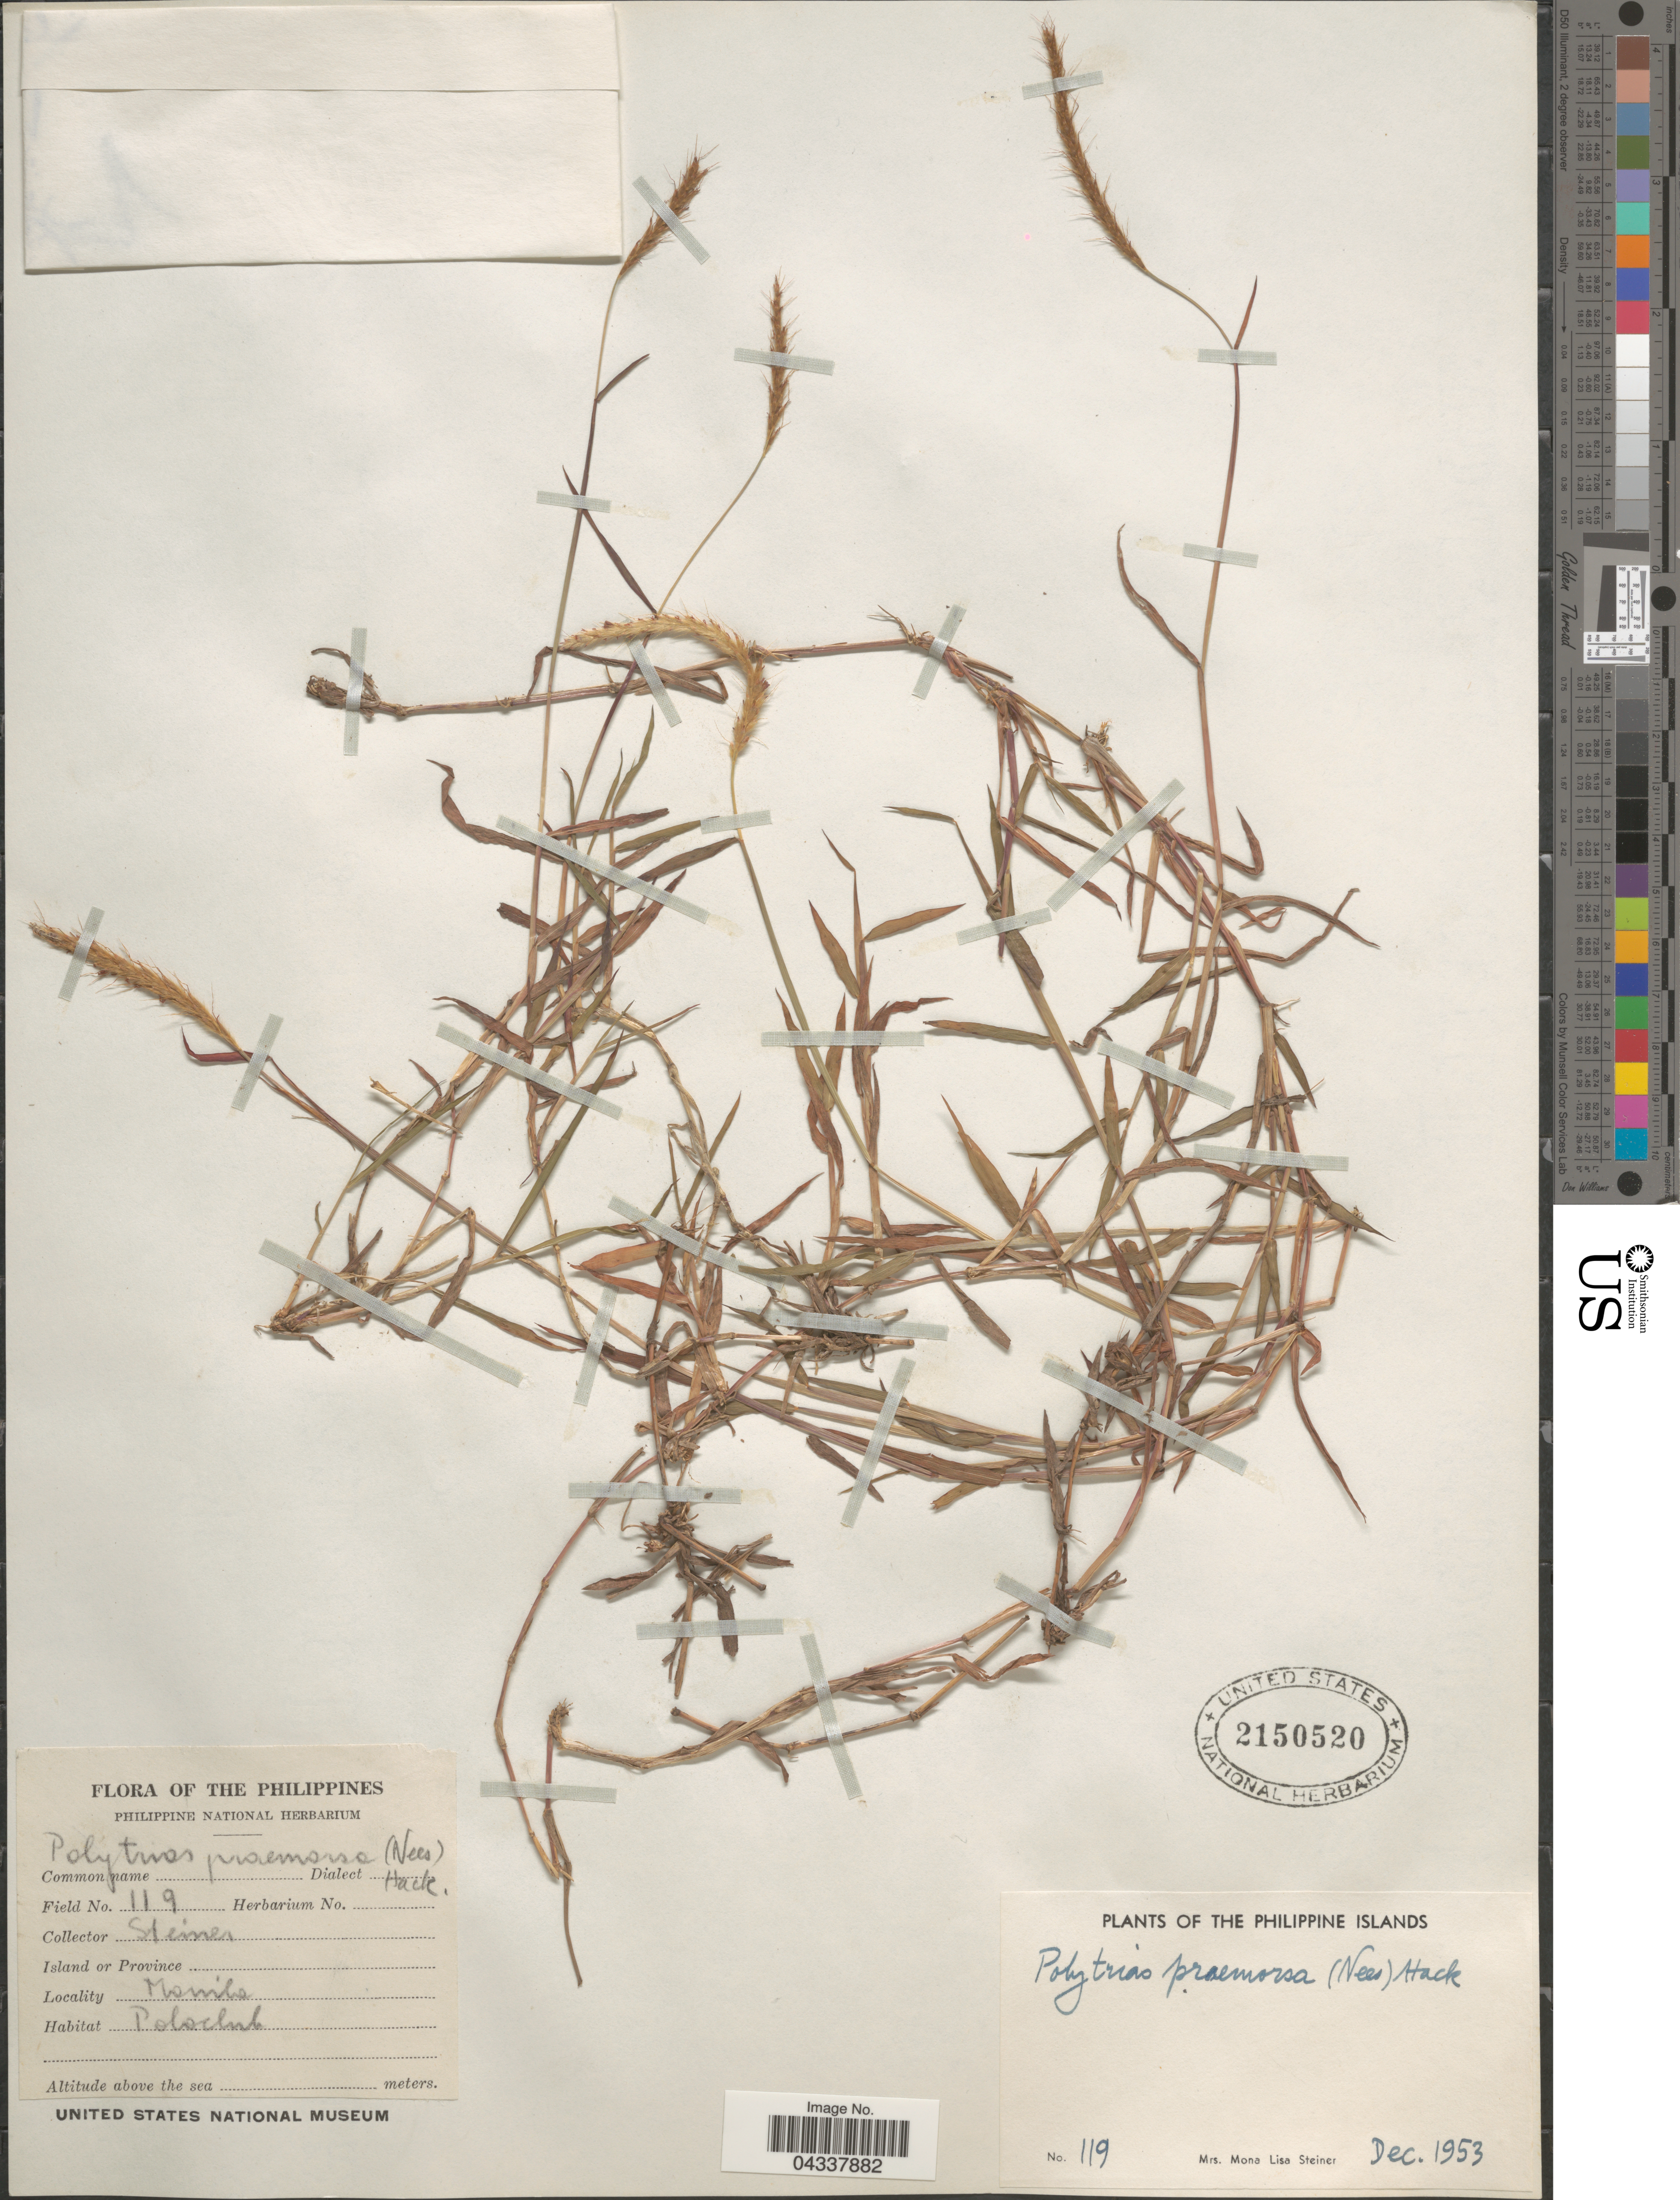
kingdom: Plantae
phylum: Tracheophyta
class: Liliopsida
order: Poales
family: Poaceae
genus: Polytrias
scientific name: Polytrias indica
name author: (Houtt.) Veldkamp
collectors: M. Steiner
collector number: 119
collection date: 1953-12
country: Philippines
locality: Manila. Poloclub.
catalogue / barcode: US 2150520